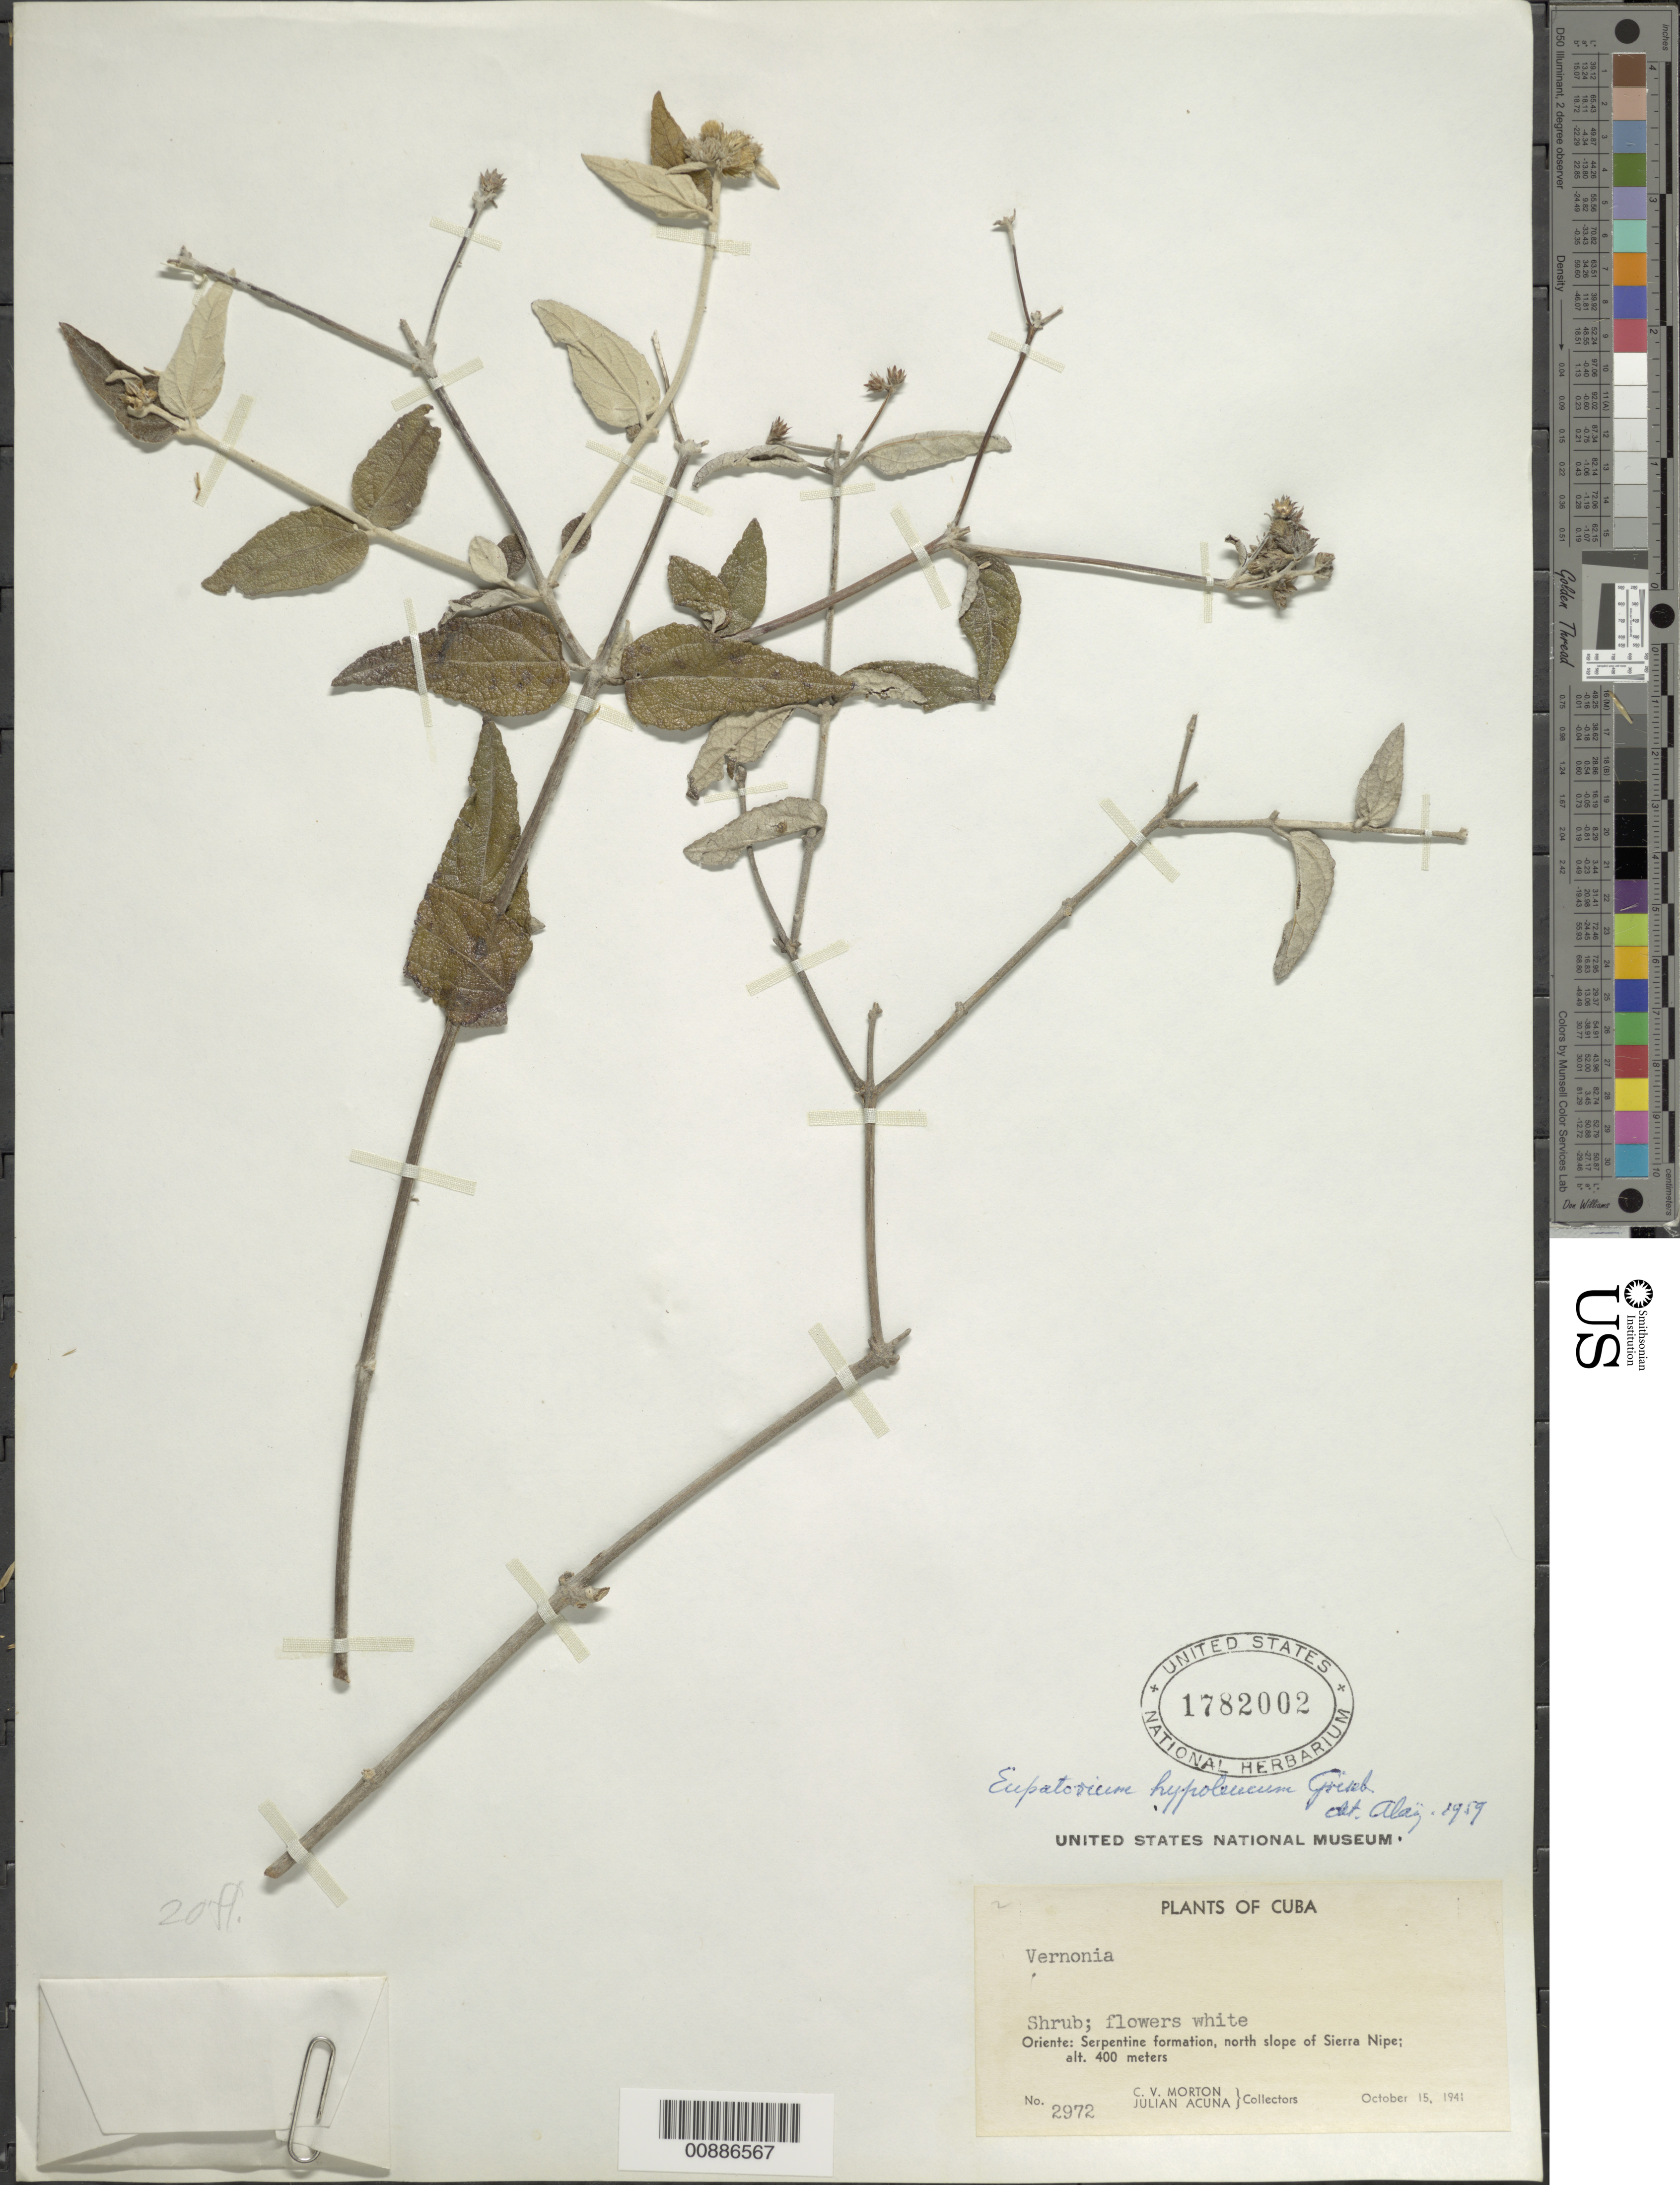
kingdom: Plantae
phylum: Tracheophyta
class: Magnoliopsida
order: Asterales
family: Asteraceae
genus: Grisebachianthus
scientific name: Grisebachianthus holguinensis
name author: (B.L. Rob.) R.M. King & H. Rob.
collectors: C. V. Morton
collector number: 2972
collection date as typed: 15 Oct 1941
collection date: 1941-10-15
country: Cuba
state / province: Oriente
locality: North slope of Sierra Nipe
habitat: Serpentine formation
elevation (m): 400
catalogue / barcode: US 1782002